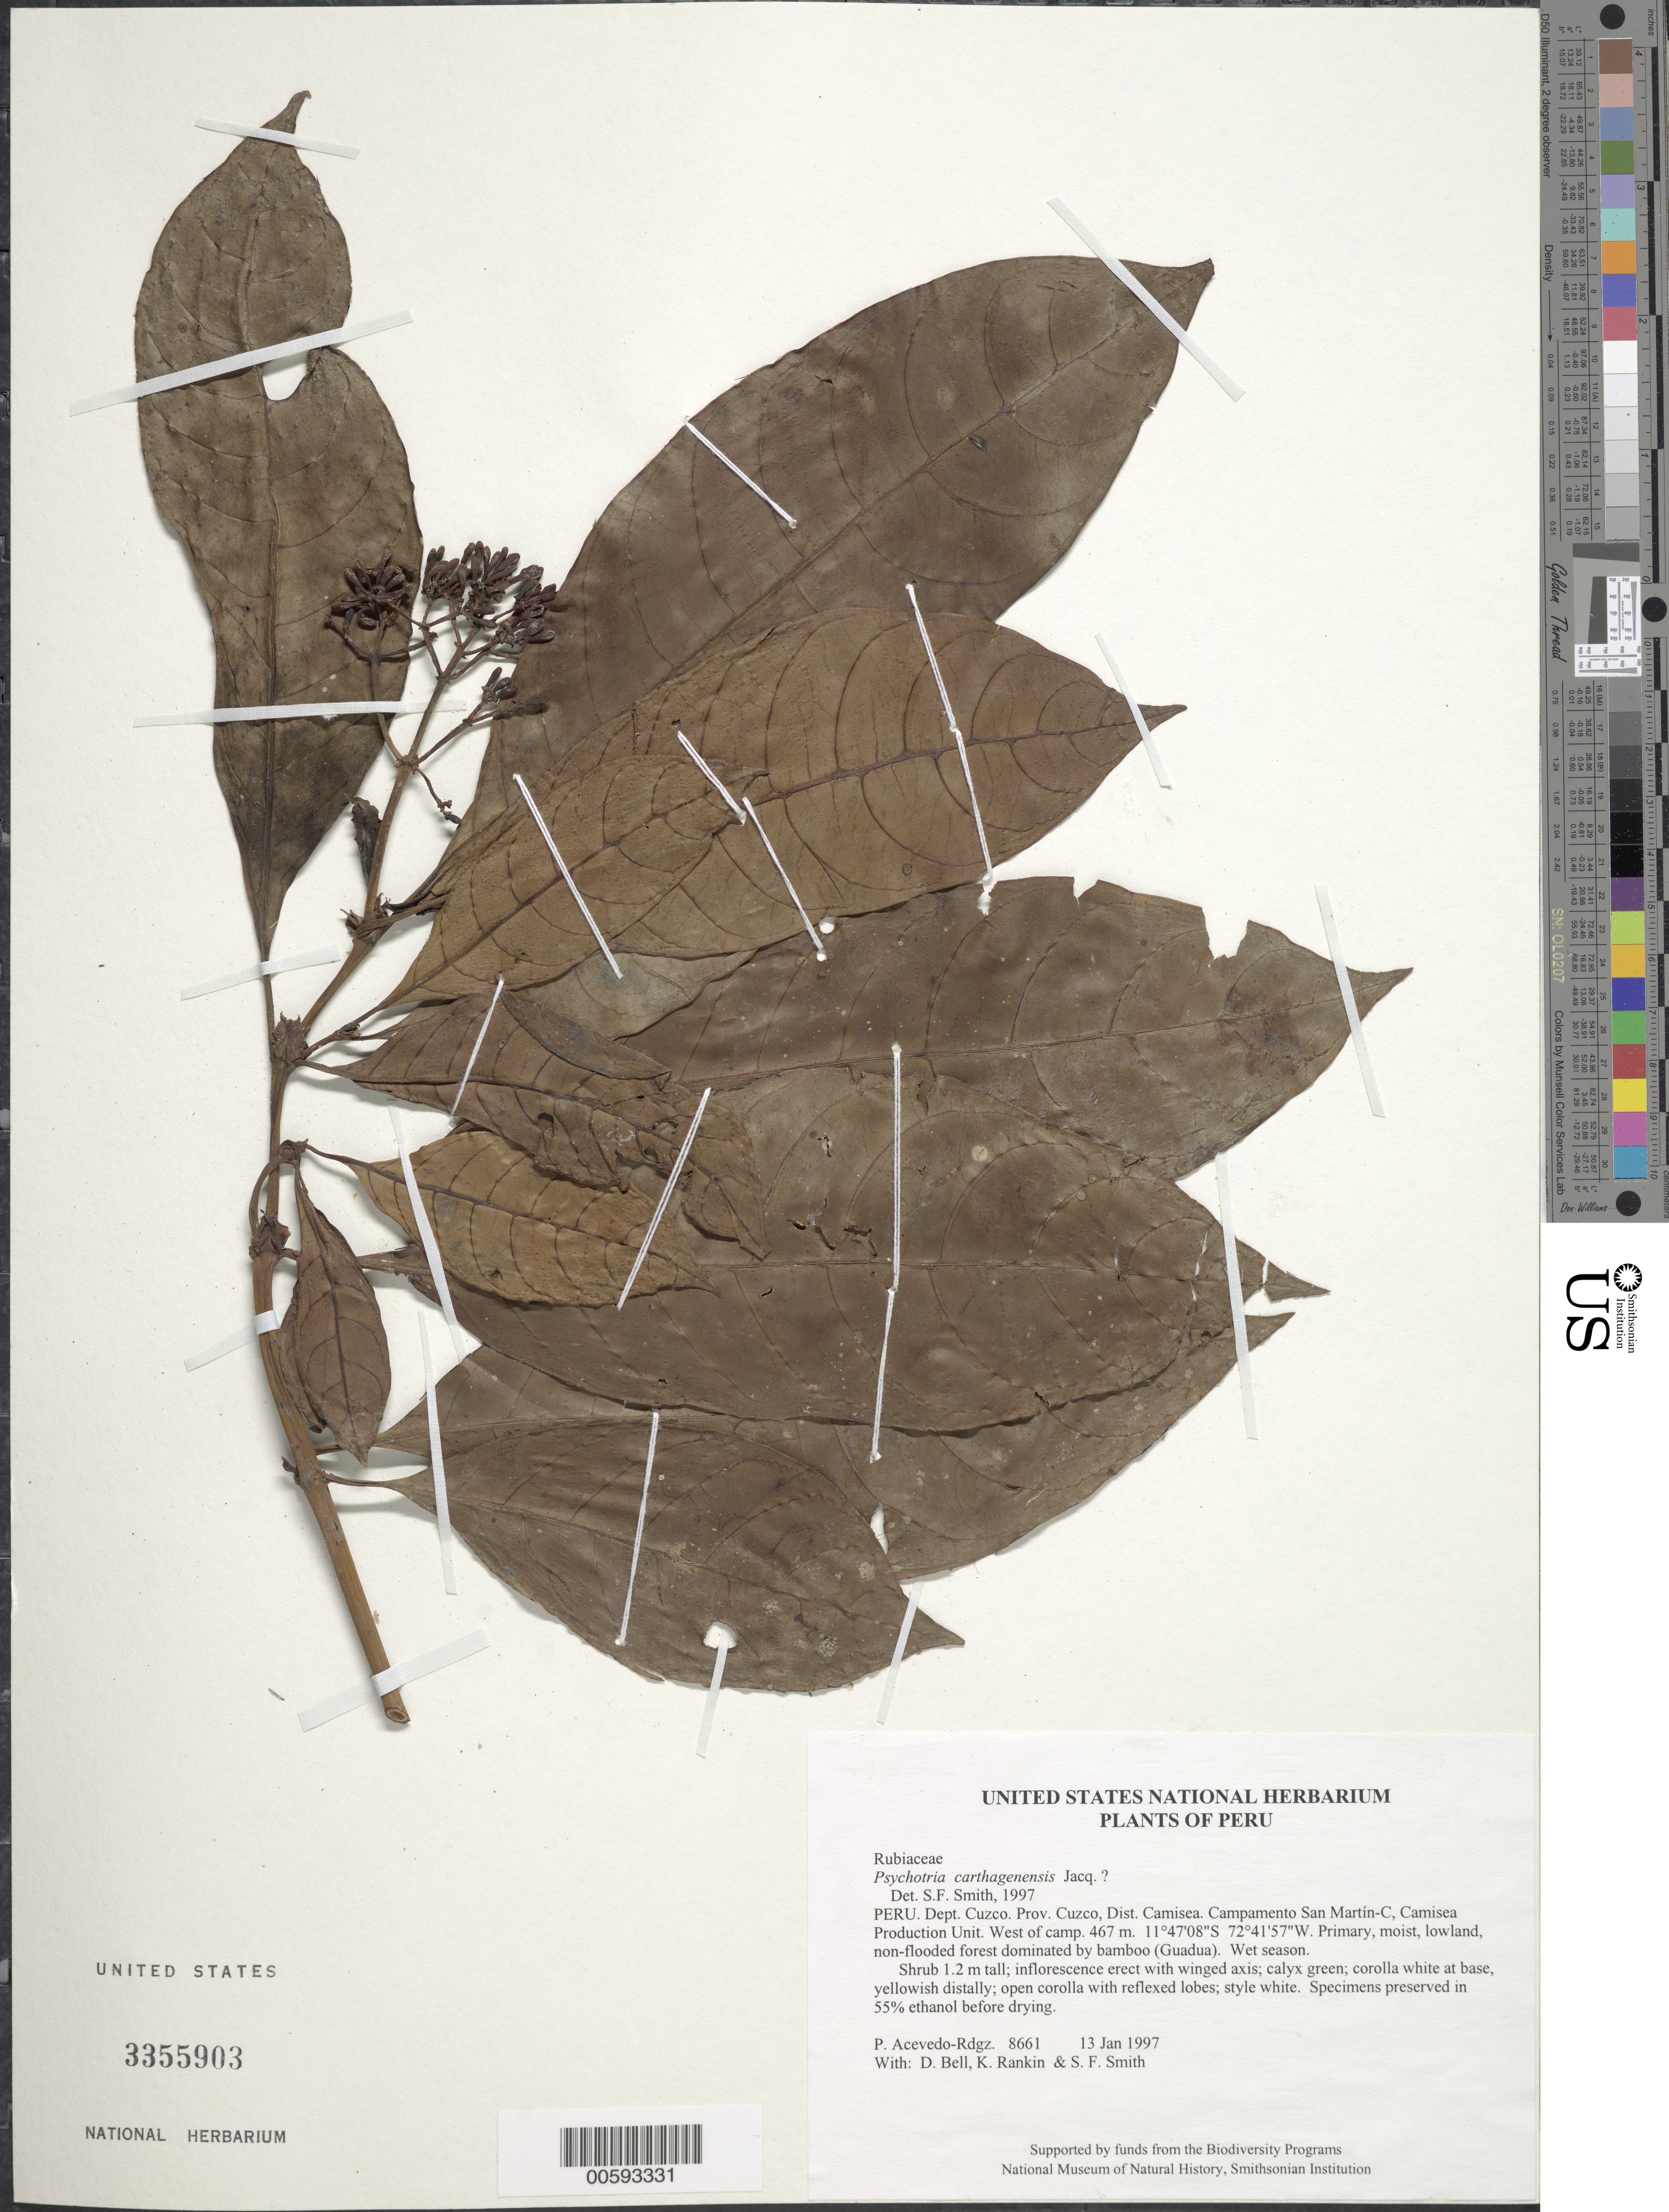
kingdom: Plantae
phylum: Tracheophyta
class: Magnoliopsida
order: Gentianales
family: Rubiaceae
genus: Psychotria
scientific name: Psychotria carthagenensis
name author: Jacq.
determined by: Smith, Stephen F., (US), NMNH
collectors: P. Acevedo-Rodr., D. A. Bell, K. B. Rankin & S.F. Smith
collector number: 8661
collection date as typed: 13 Jan 1997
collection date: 1997-01-13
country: Peru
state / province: Cusco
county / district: Cusco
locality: Districto Camisea, Campamento San Martín-C, Camisea Production Unit. West of camp.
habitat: Primary, moist, lowland, non-flooded forest dominated by bamboo (Guadua). Wet season.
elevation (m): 467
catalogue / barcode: US 3355903